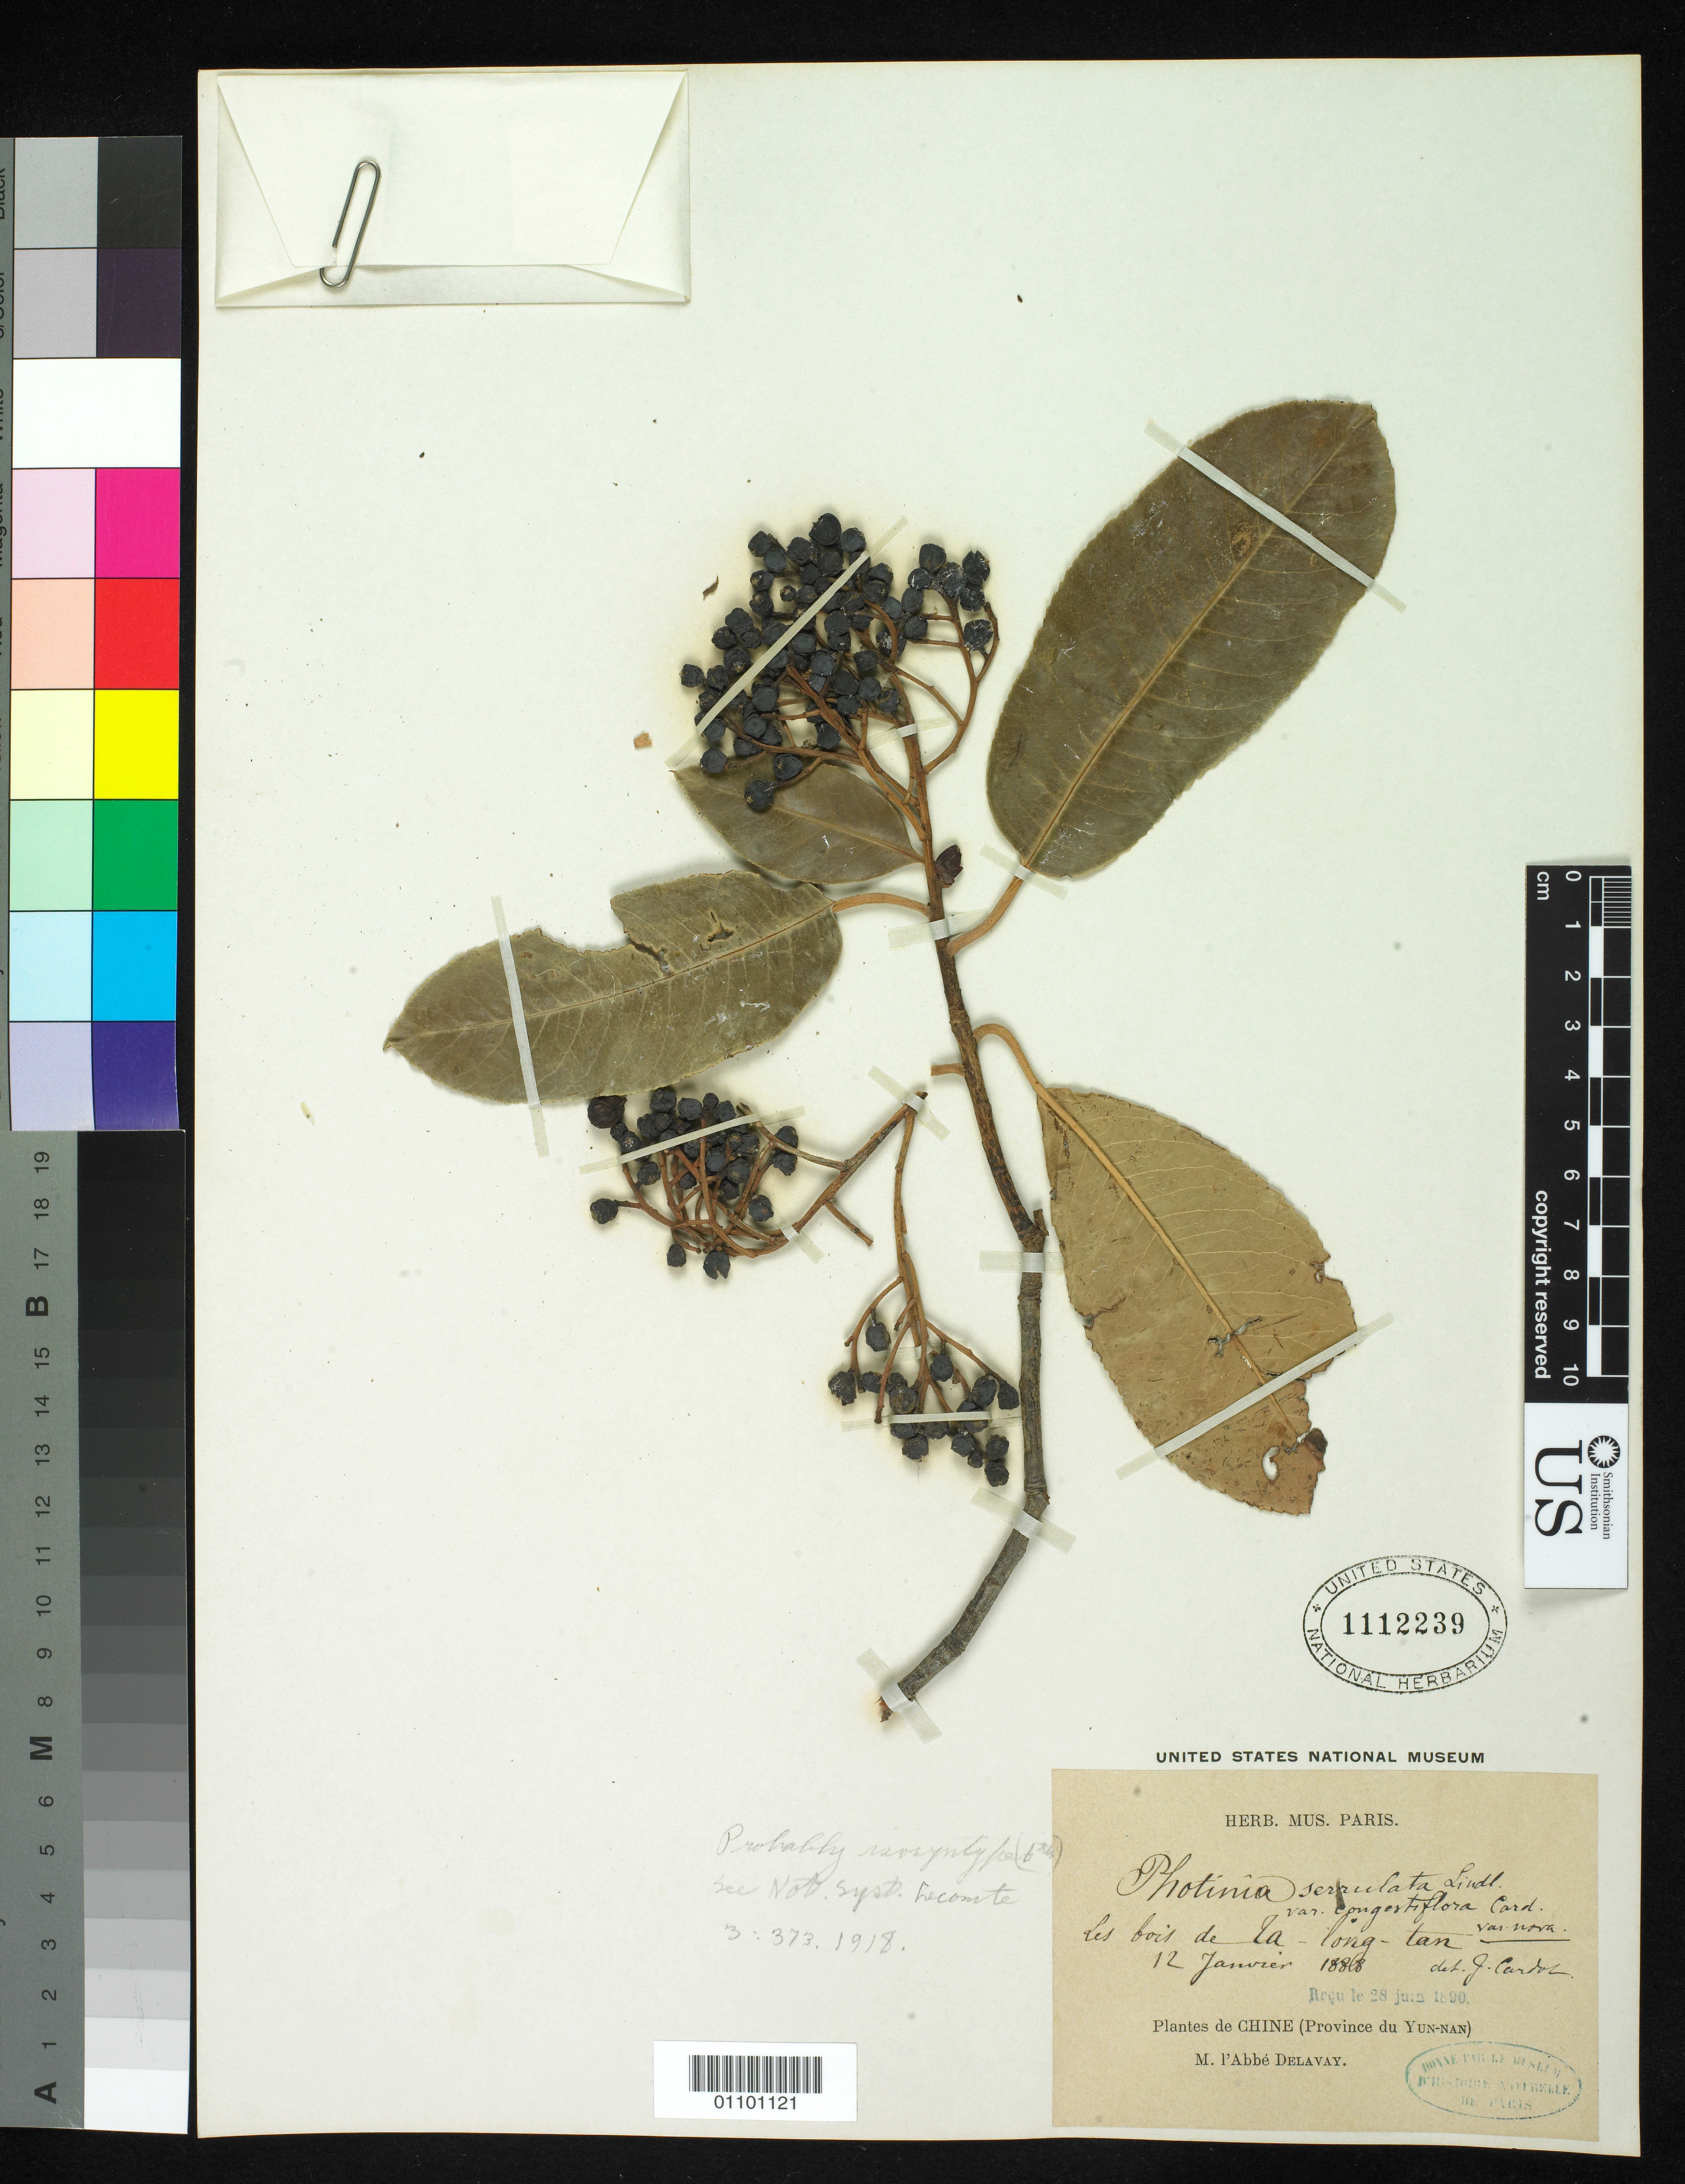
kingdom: Plantae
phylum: Tracheophyta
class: Magnoliopsida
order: Rosales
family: Rosaceae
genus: Photinia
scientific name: Photinia serrulata var. congestiflora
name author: Cardot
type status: Isosyntype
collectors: P. Delavay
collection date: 1888-01-12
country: China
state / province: Yunnan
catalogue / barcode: US 1112239